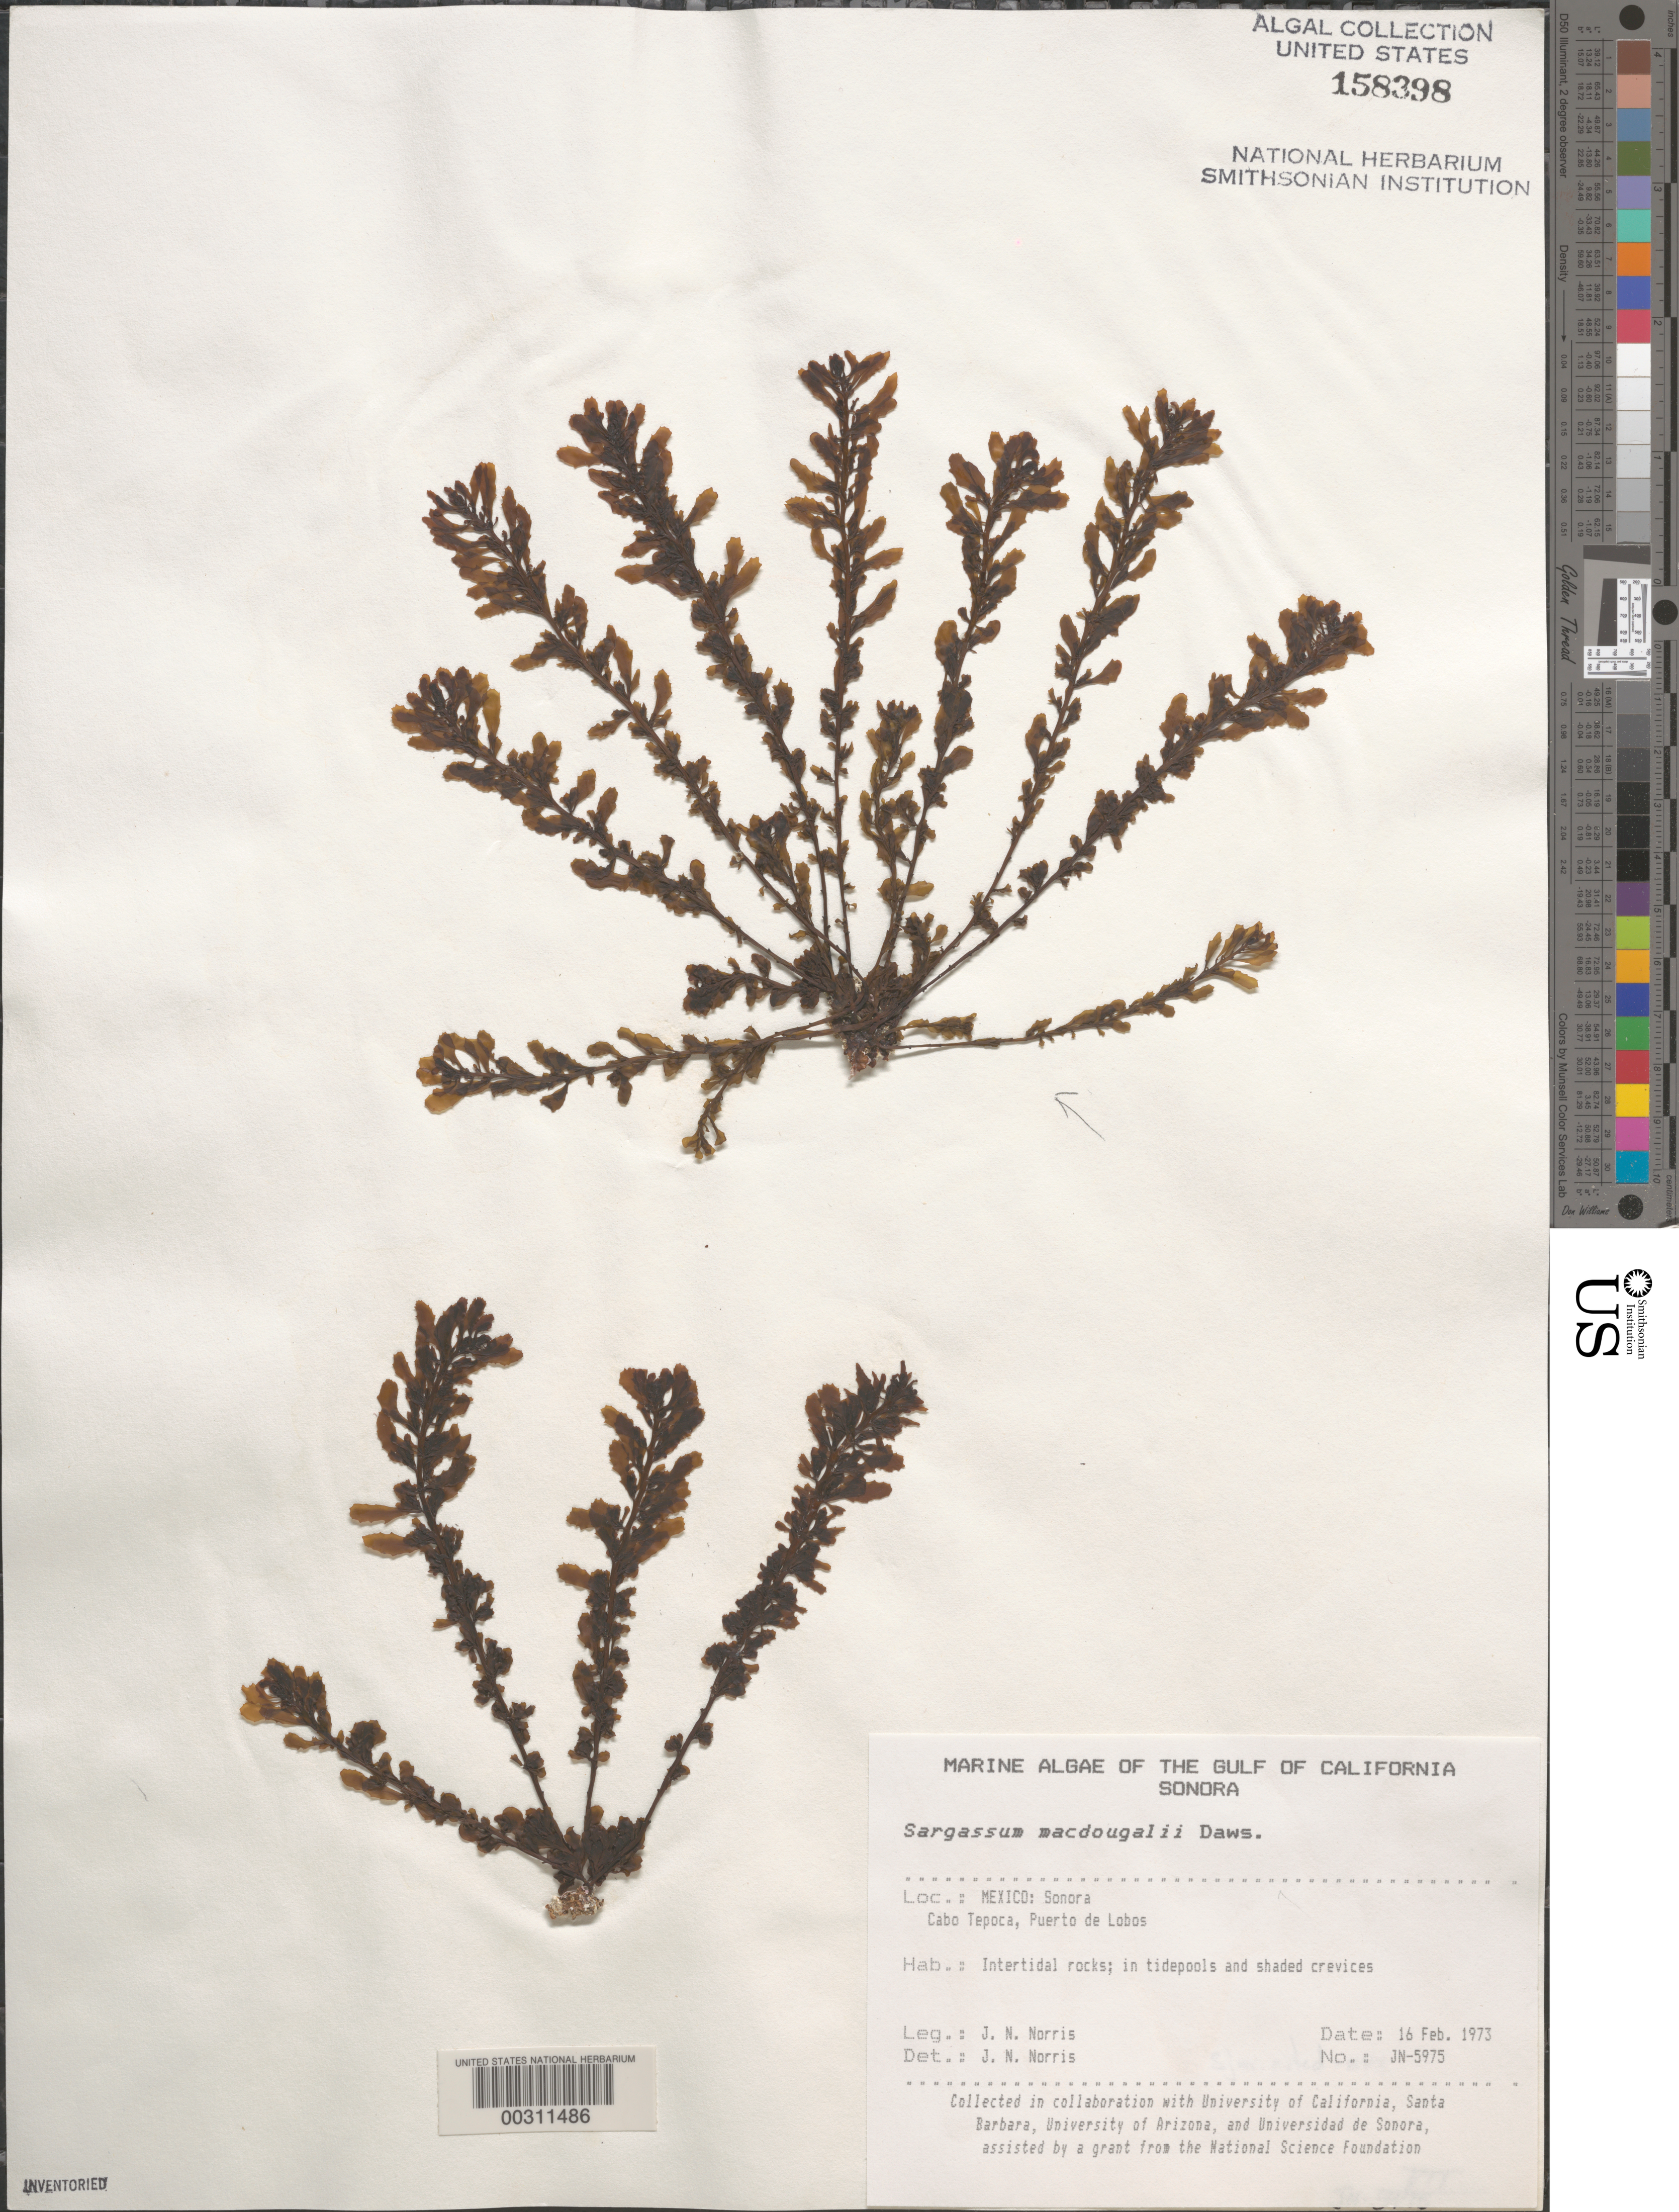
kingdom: Chromista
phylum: Ochrophyta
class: Phaeophyceae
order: Fucales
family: Sargassaceae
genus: Sargassum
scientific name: Sargassum macdougalii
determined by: Norris, James N.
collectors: J. N. Norris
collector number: JN-5975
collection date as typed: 16 Feb 1973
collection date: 1973-02-16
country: Mexico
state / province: Sonora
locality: Cabo Tepoca, Puerto de Lobos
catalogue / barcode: US 158398